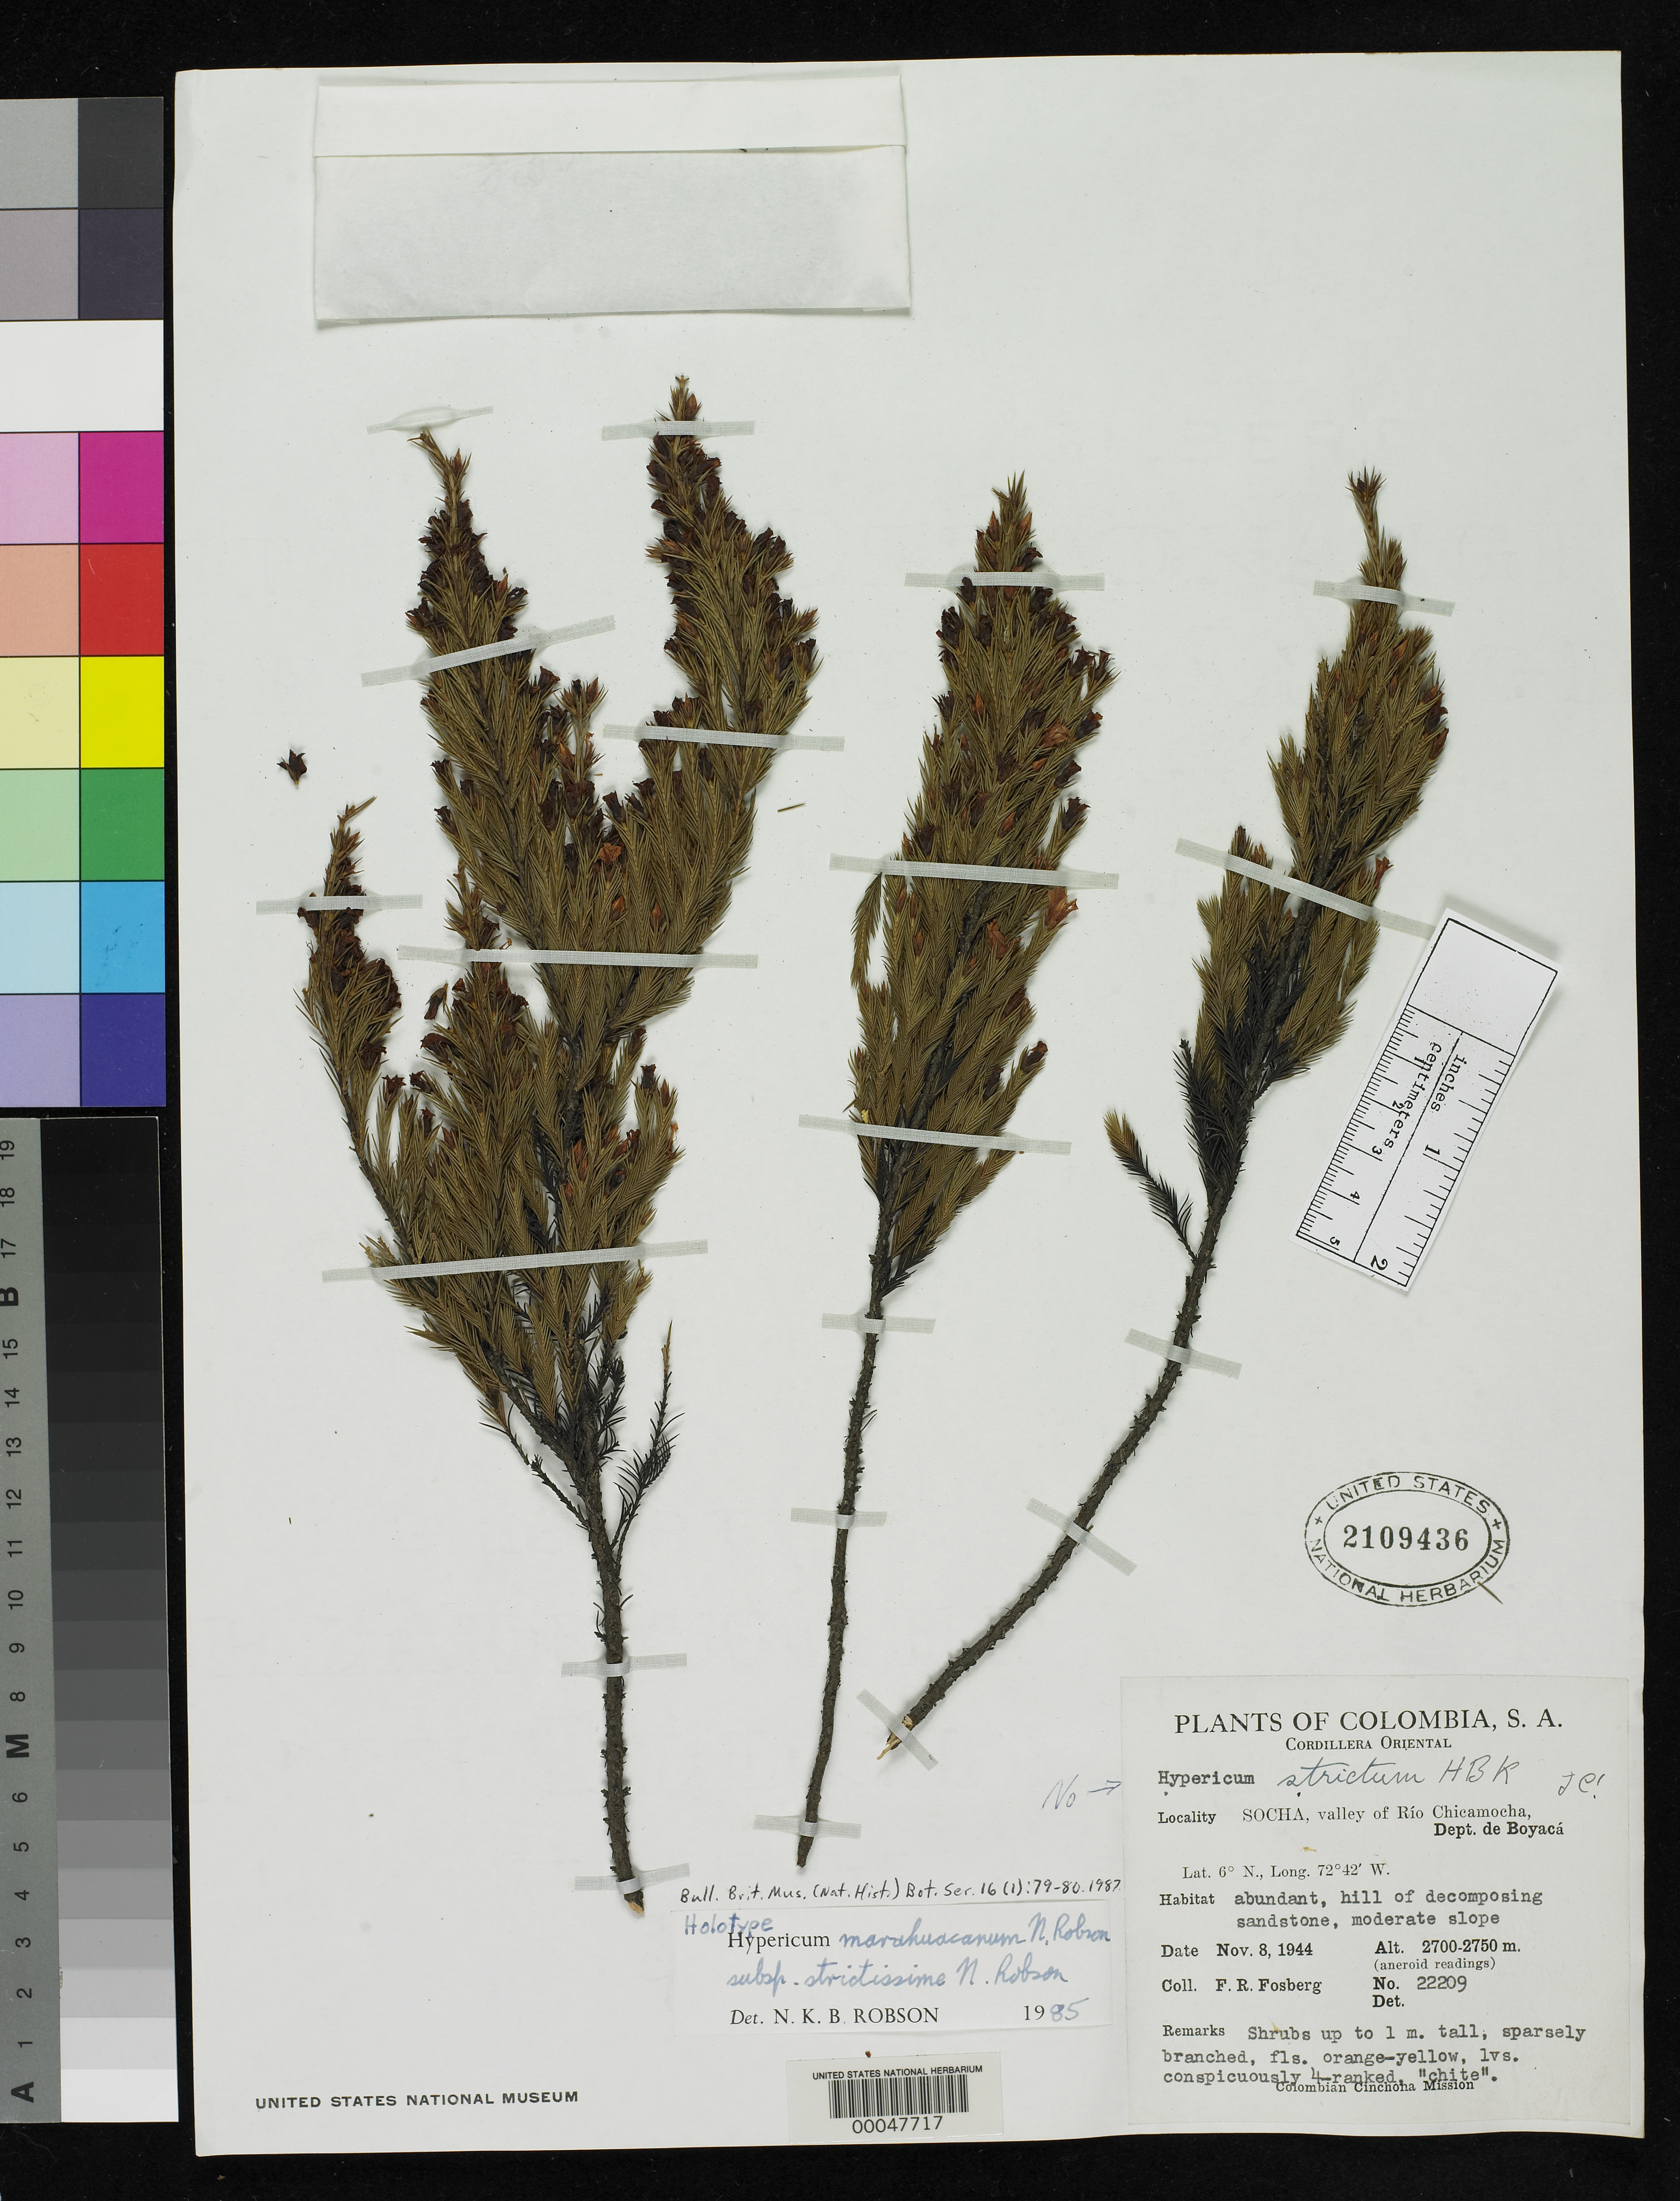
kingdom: Plantae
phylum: Tracheophyta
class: Magnoliopsida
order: Malpighiales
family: Hypericaceae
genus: Hypericum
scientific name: Hypericum marahuacanum subsp. strictissima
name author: N. Robson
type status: Holotype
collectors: F. R. Fosberg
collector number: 22209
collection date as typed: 08 Nov 1944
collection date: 1944-11-08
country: Colombia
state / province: Boyacá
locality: Socha, Valley of Rio Chicamocha.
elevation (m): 2700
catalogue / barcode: US 2109436